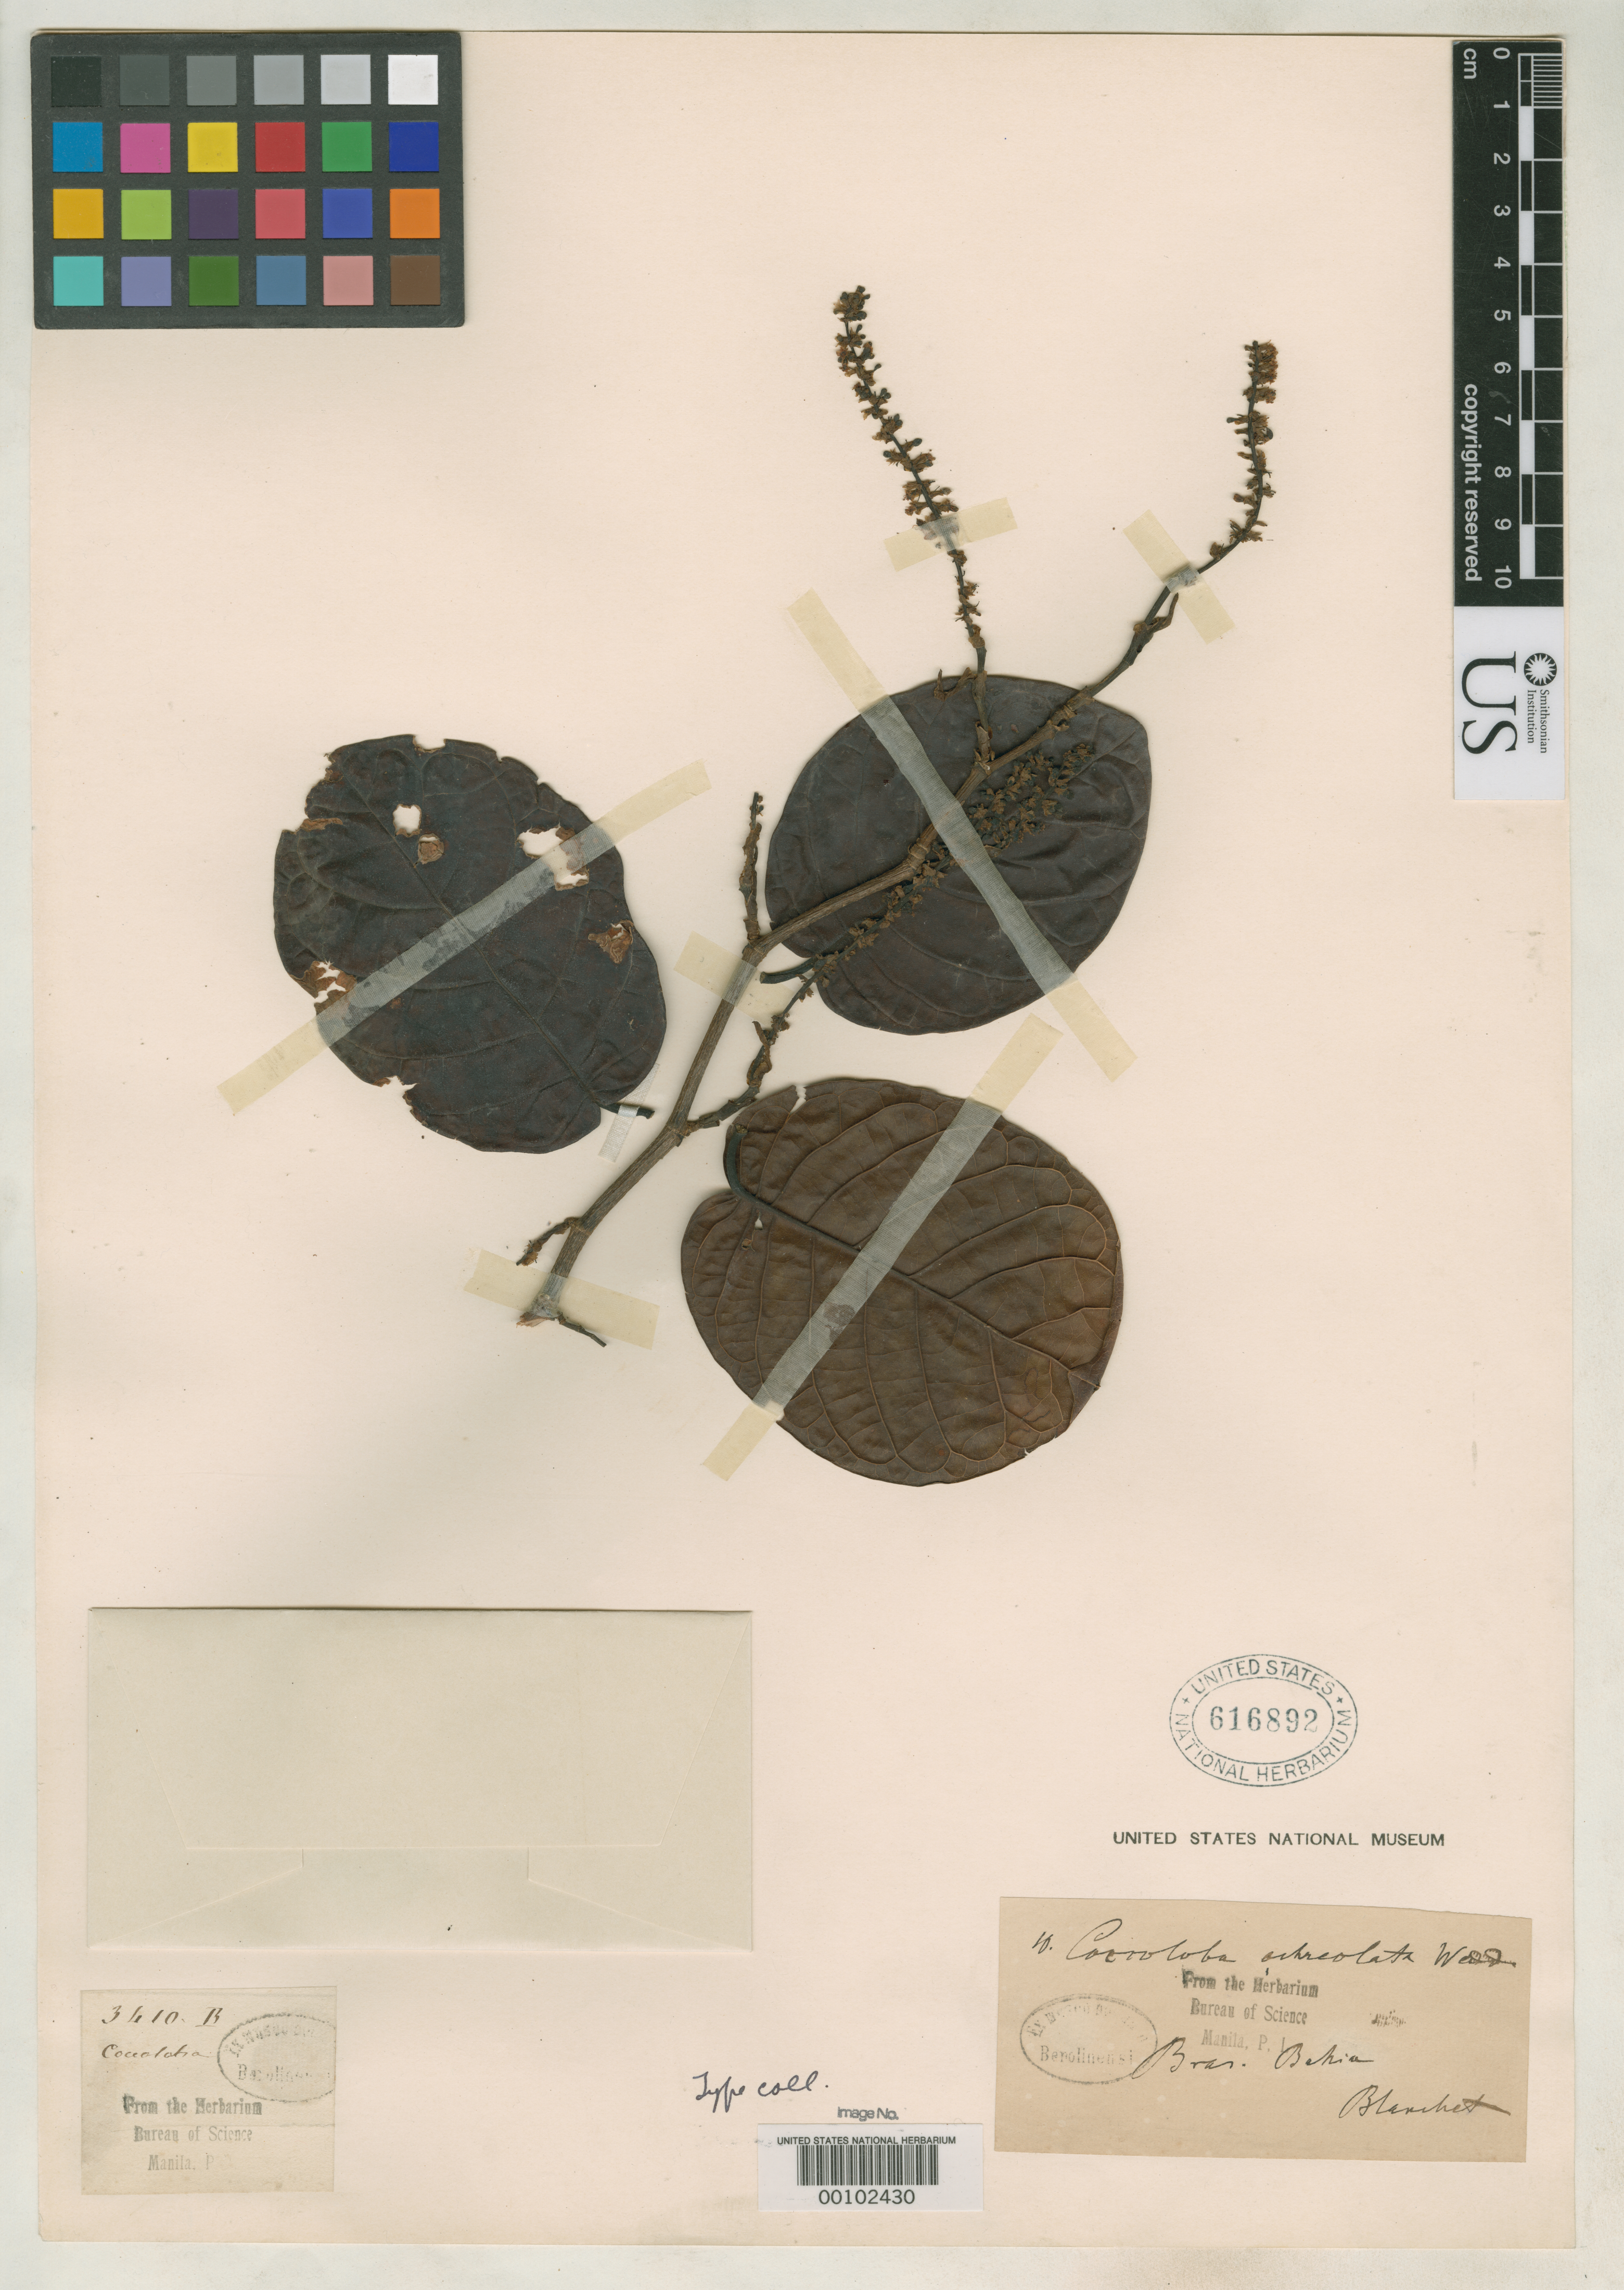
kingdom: Plantae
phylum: Tracheophyta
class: Magnoliopsida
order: Caryophyllales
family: Polygonaceae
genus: Coccoloba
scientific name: Coccoloba ochreolata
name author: Wedd.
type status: Type Collection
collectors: J. Blanchet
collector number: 3410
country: Brazil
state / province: Bahia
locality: North of Esplanda city on road to Jaquera.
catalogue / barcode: US 616892